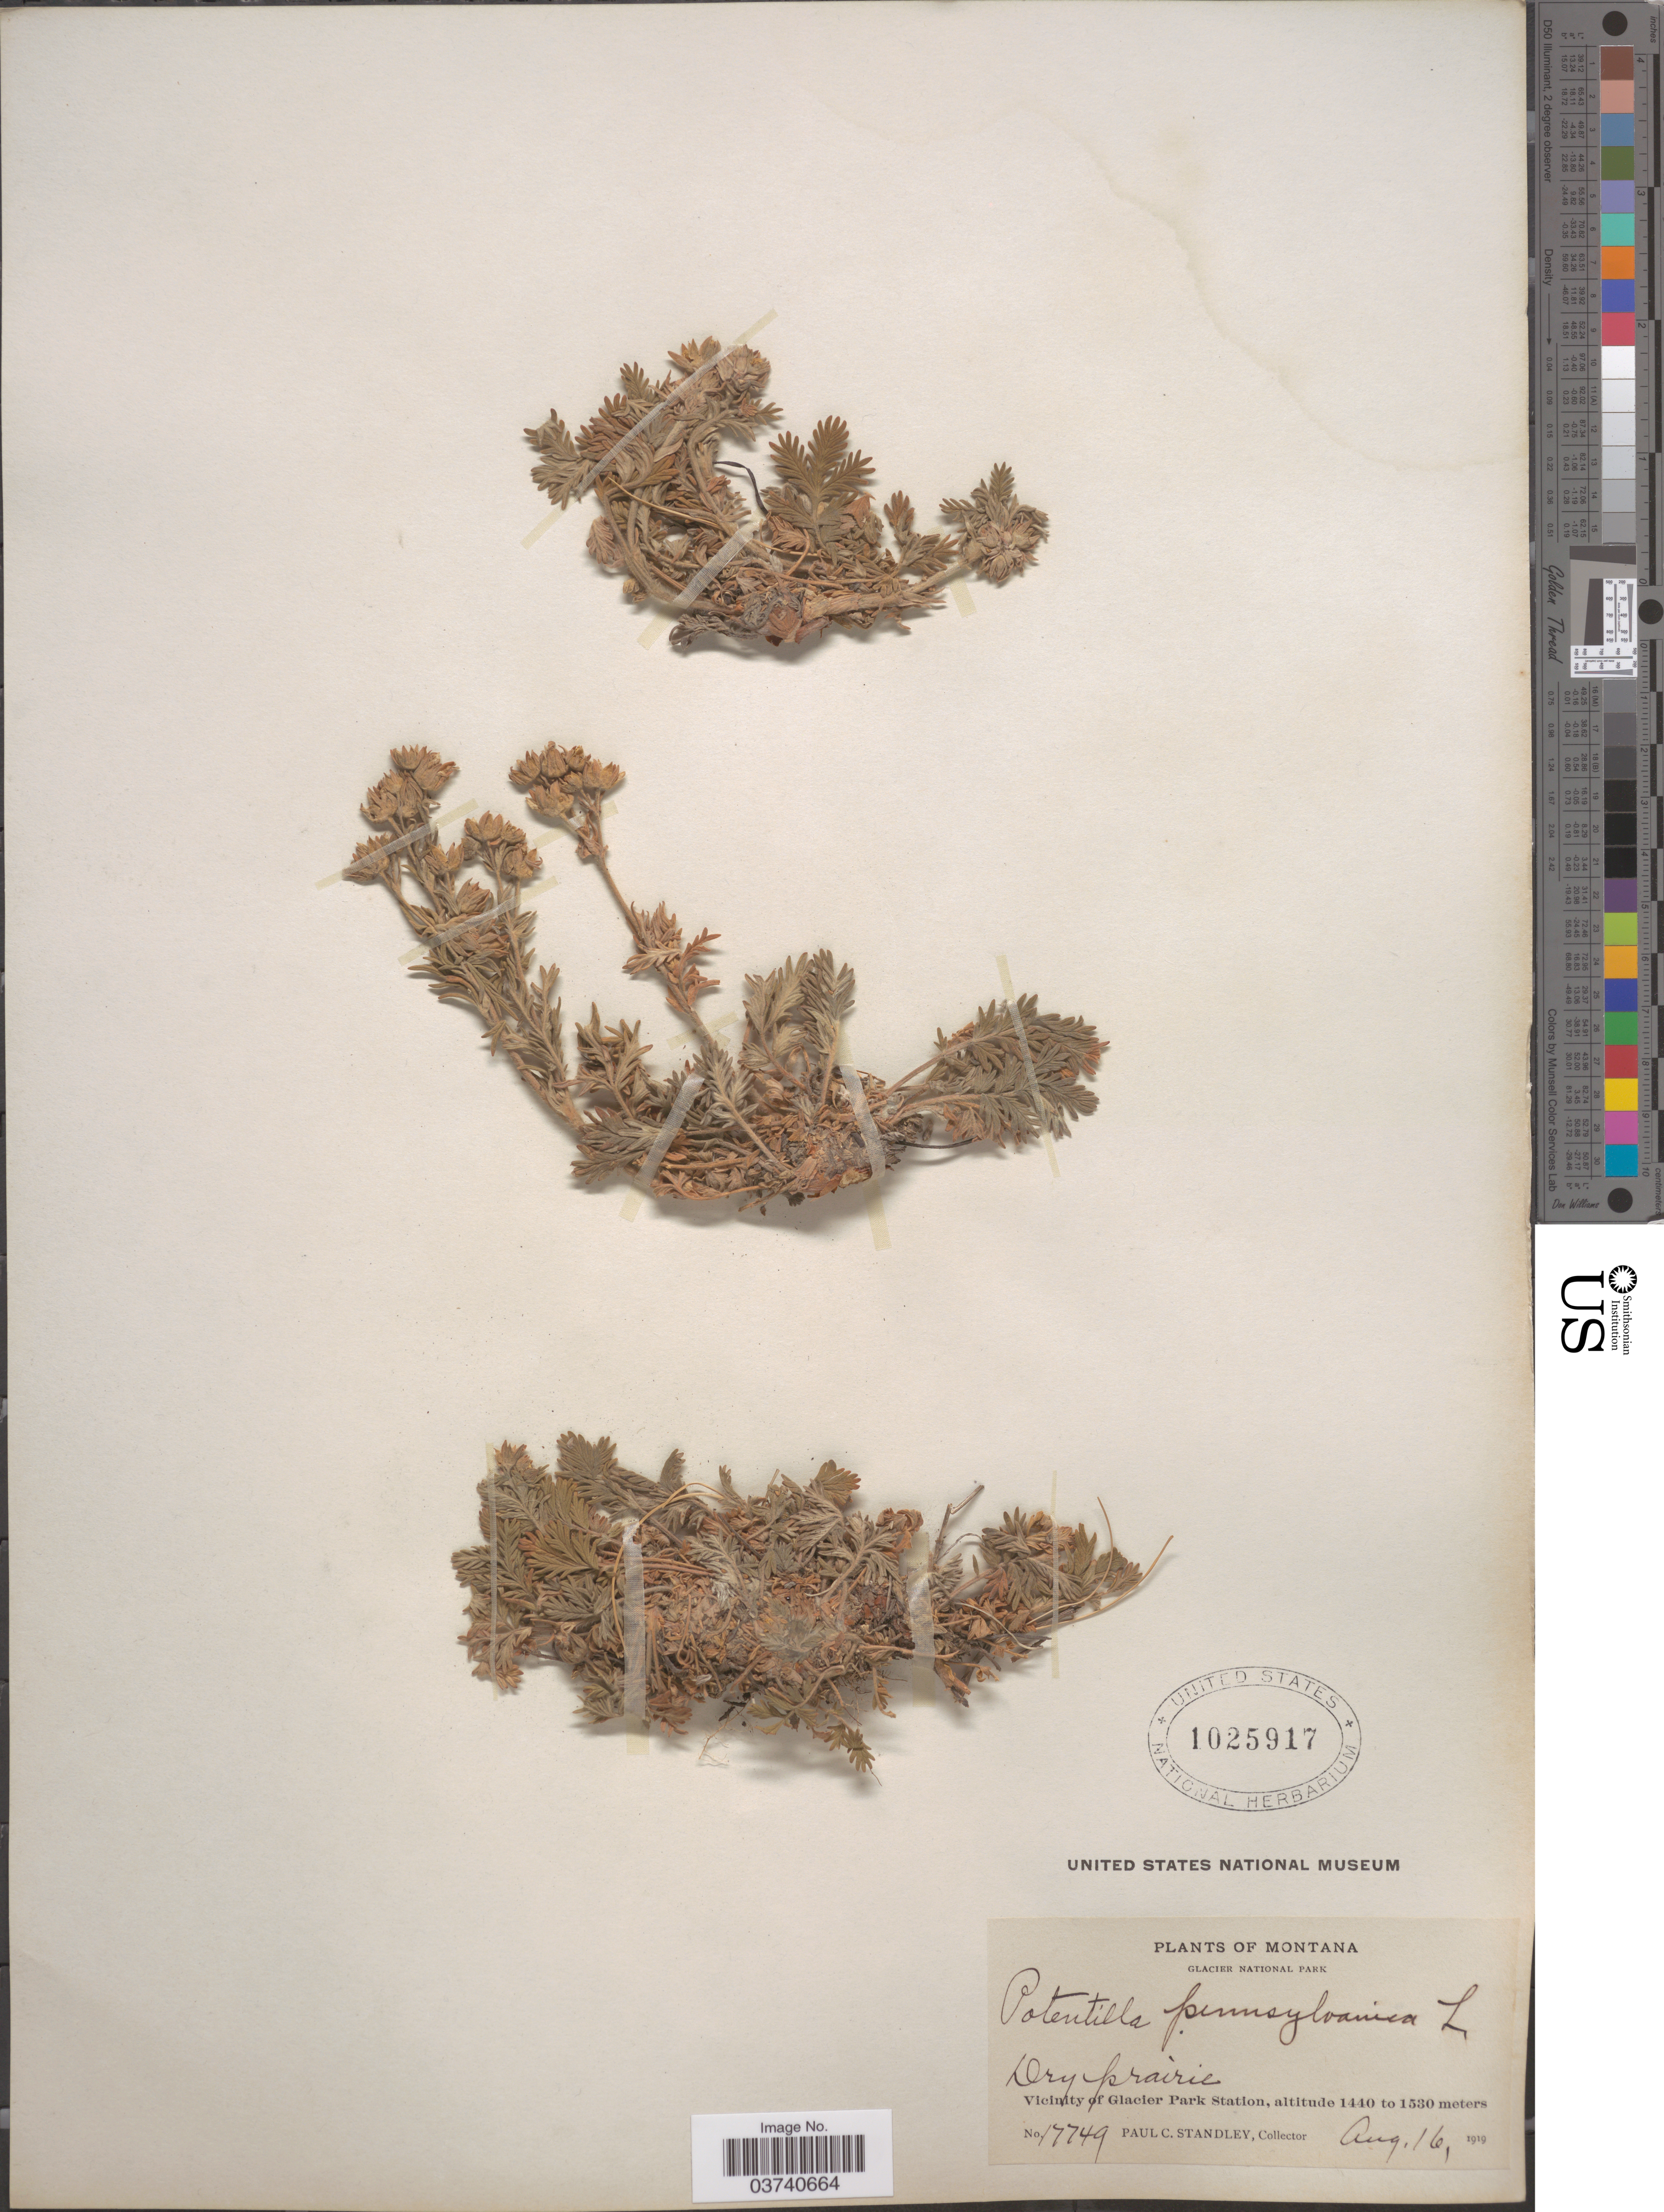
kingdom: Plantae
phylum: Tracheophyta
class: Magnoliopsida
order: Rosales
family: Rosaceae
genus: Potentilla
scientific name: Potentilla pensylvanica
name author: L.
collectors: P. C. Standley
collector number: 17749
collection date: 1919-08-16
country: United States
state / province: Montana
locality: Glacier National Park. Vicinity of Glacier Park Station.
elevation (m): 1440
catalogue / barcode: US 1025917